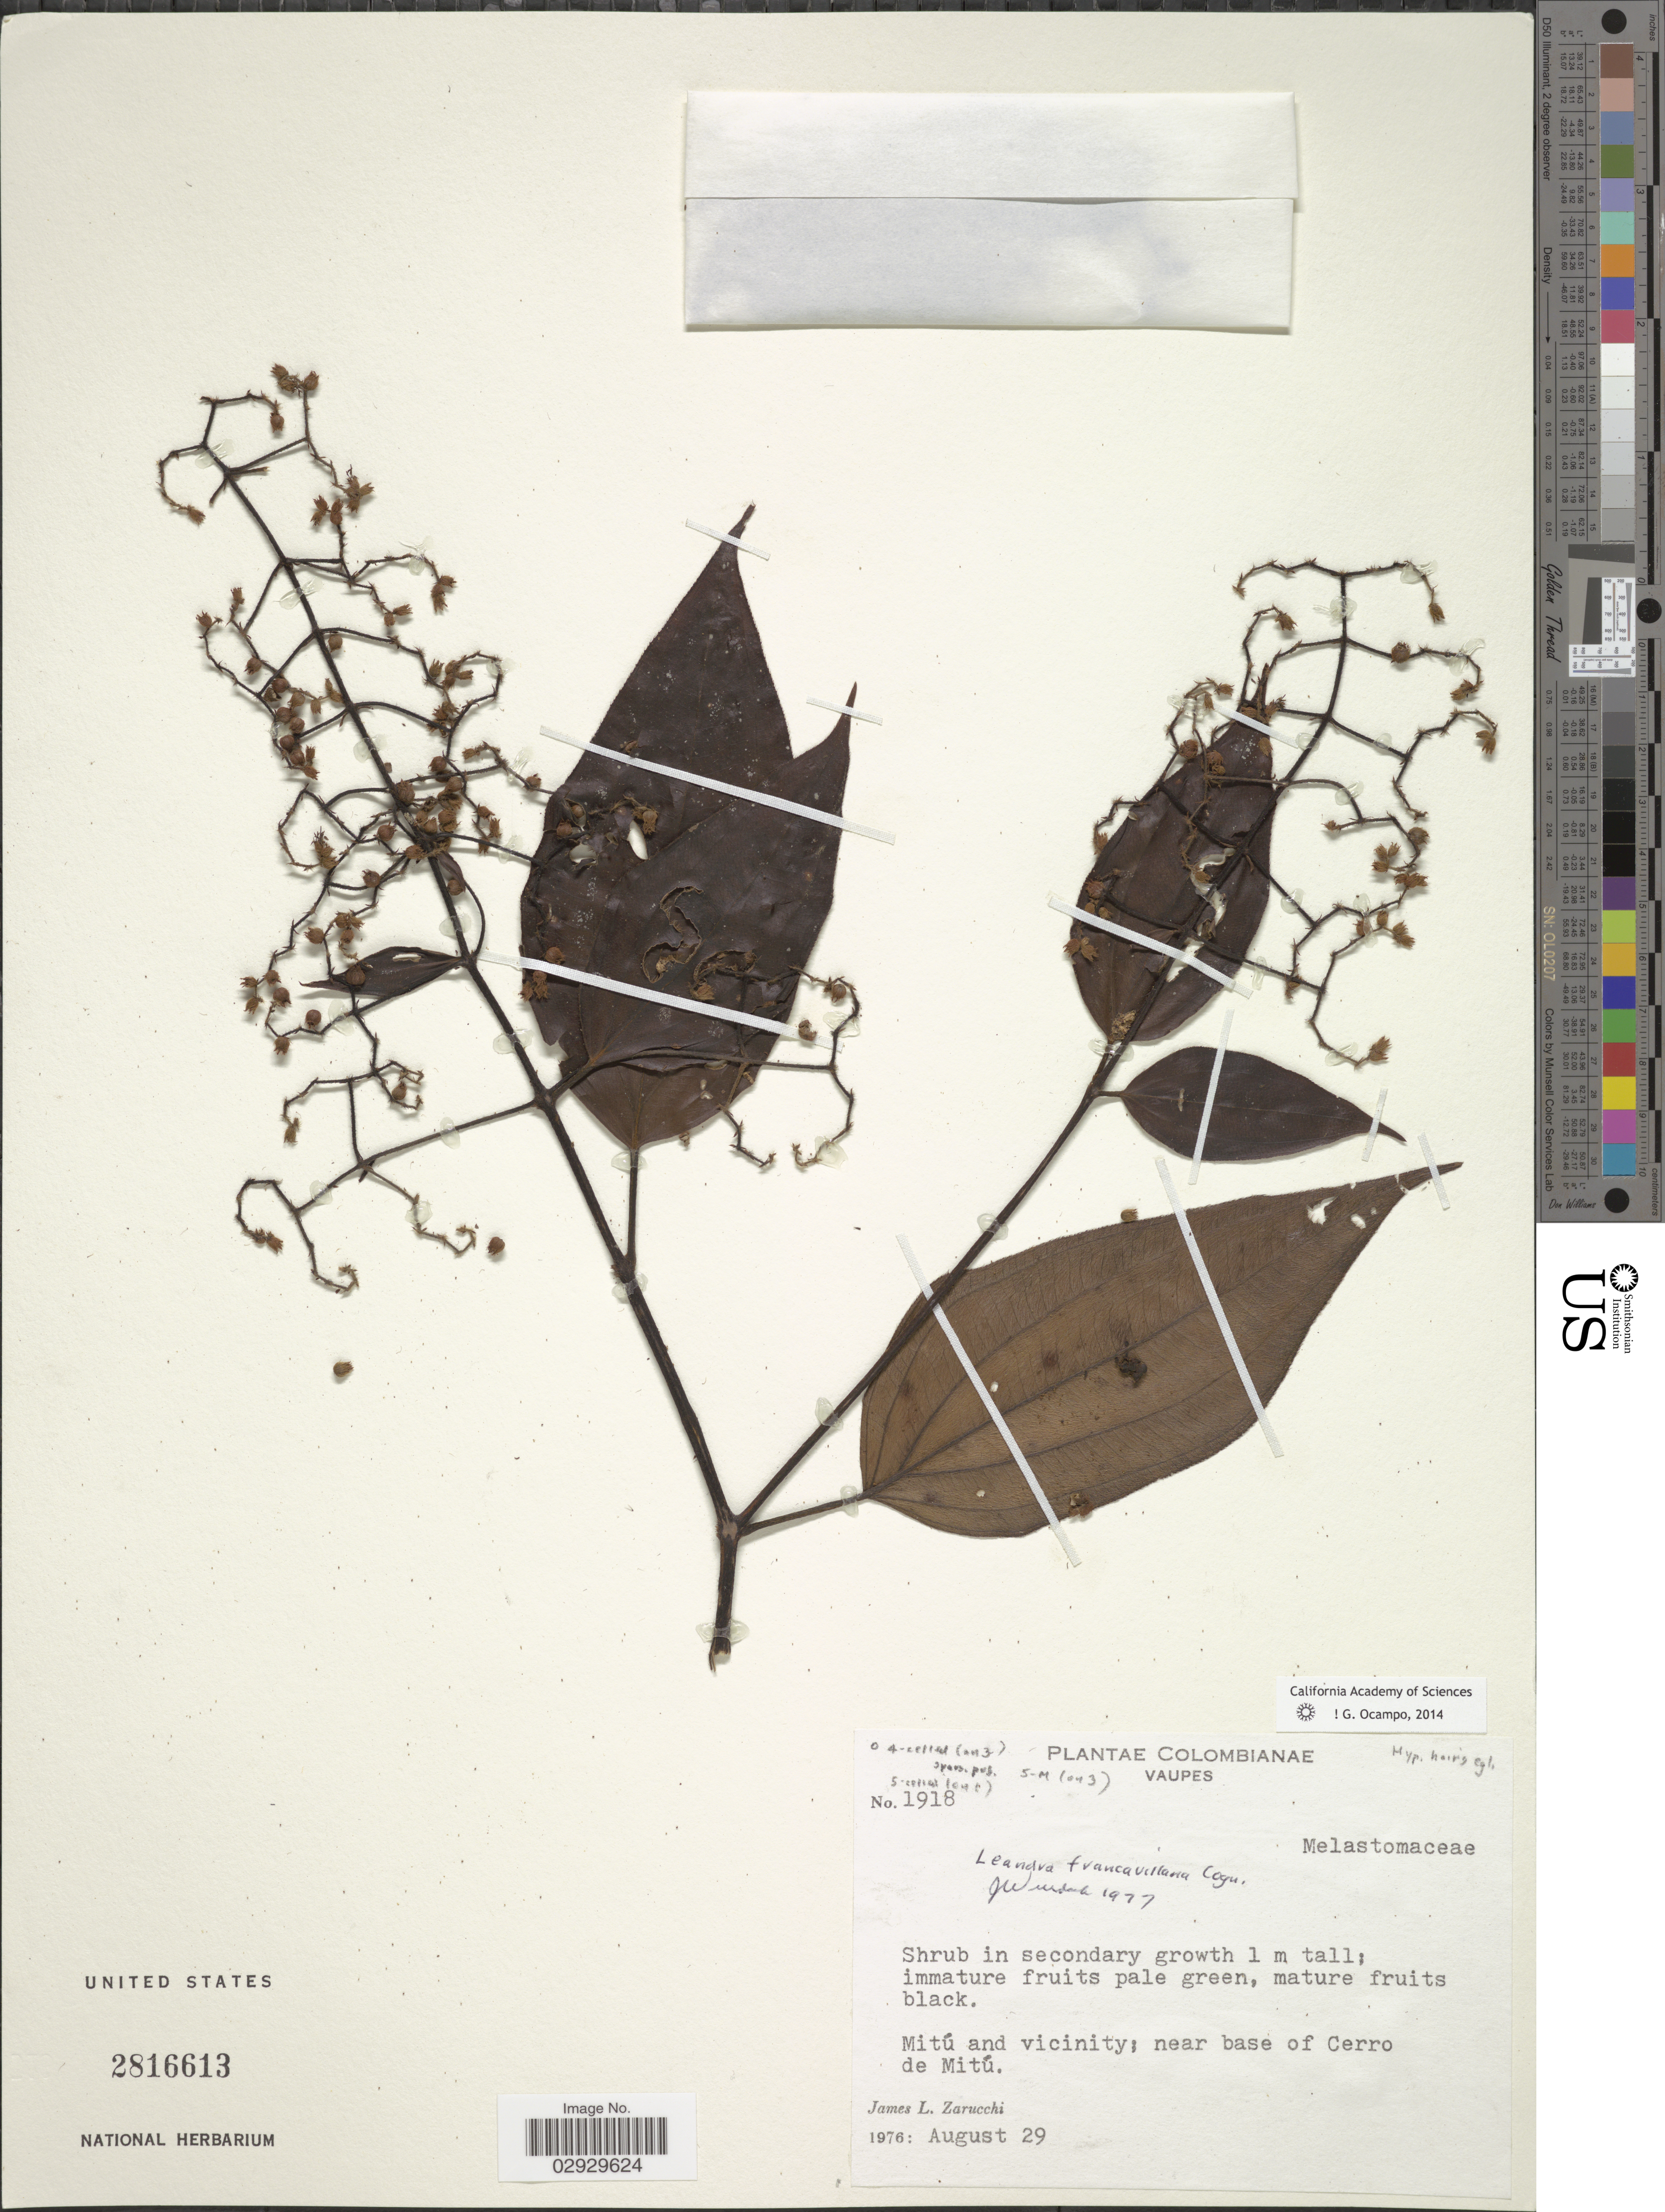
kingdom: Plantae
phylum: Tracheophyta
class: Magnoliopsida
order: Myrtales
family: Melastomataceae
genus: Leandra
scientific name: Leandra francavillana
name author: Cogn.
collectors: J. L. Zarucchi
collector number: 1918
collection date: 1976-08-29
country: Colombia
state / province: Vaupés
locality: Mitú and vicinity; near base of Cerro de Mitú.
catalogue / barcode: US 2816613